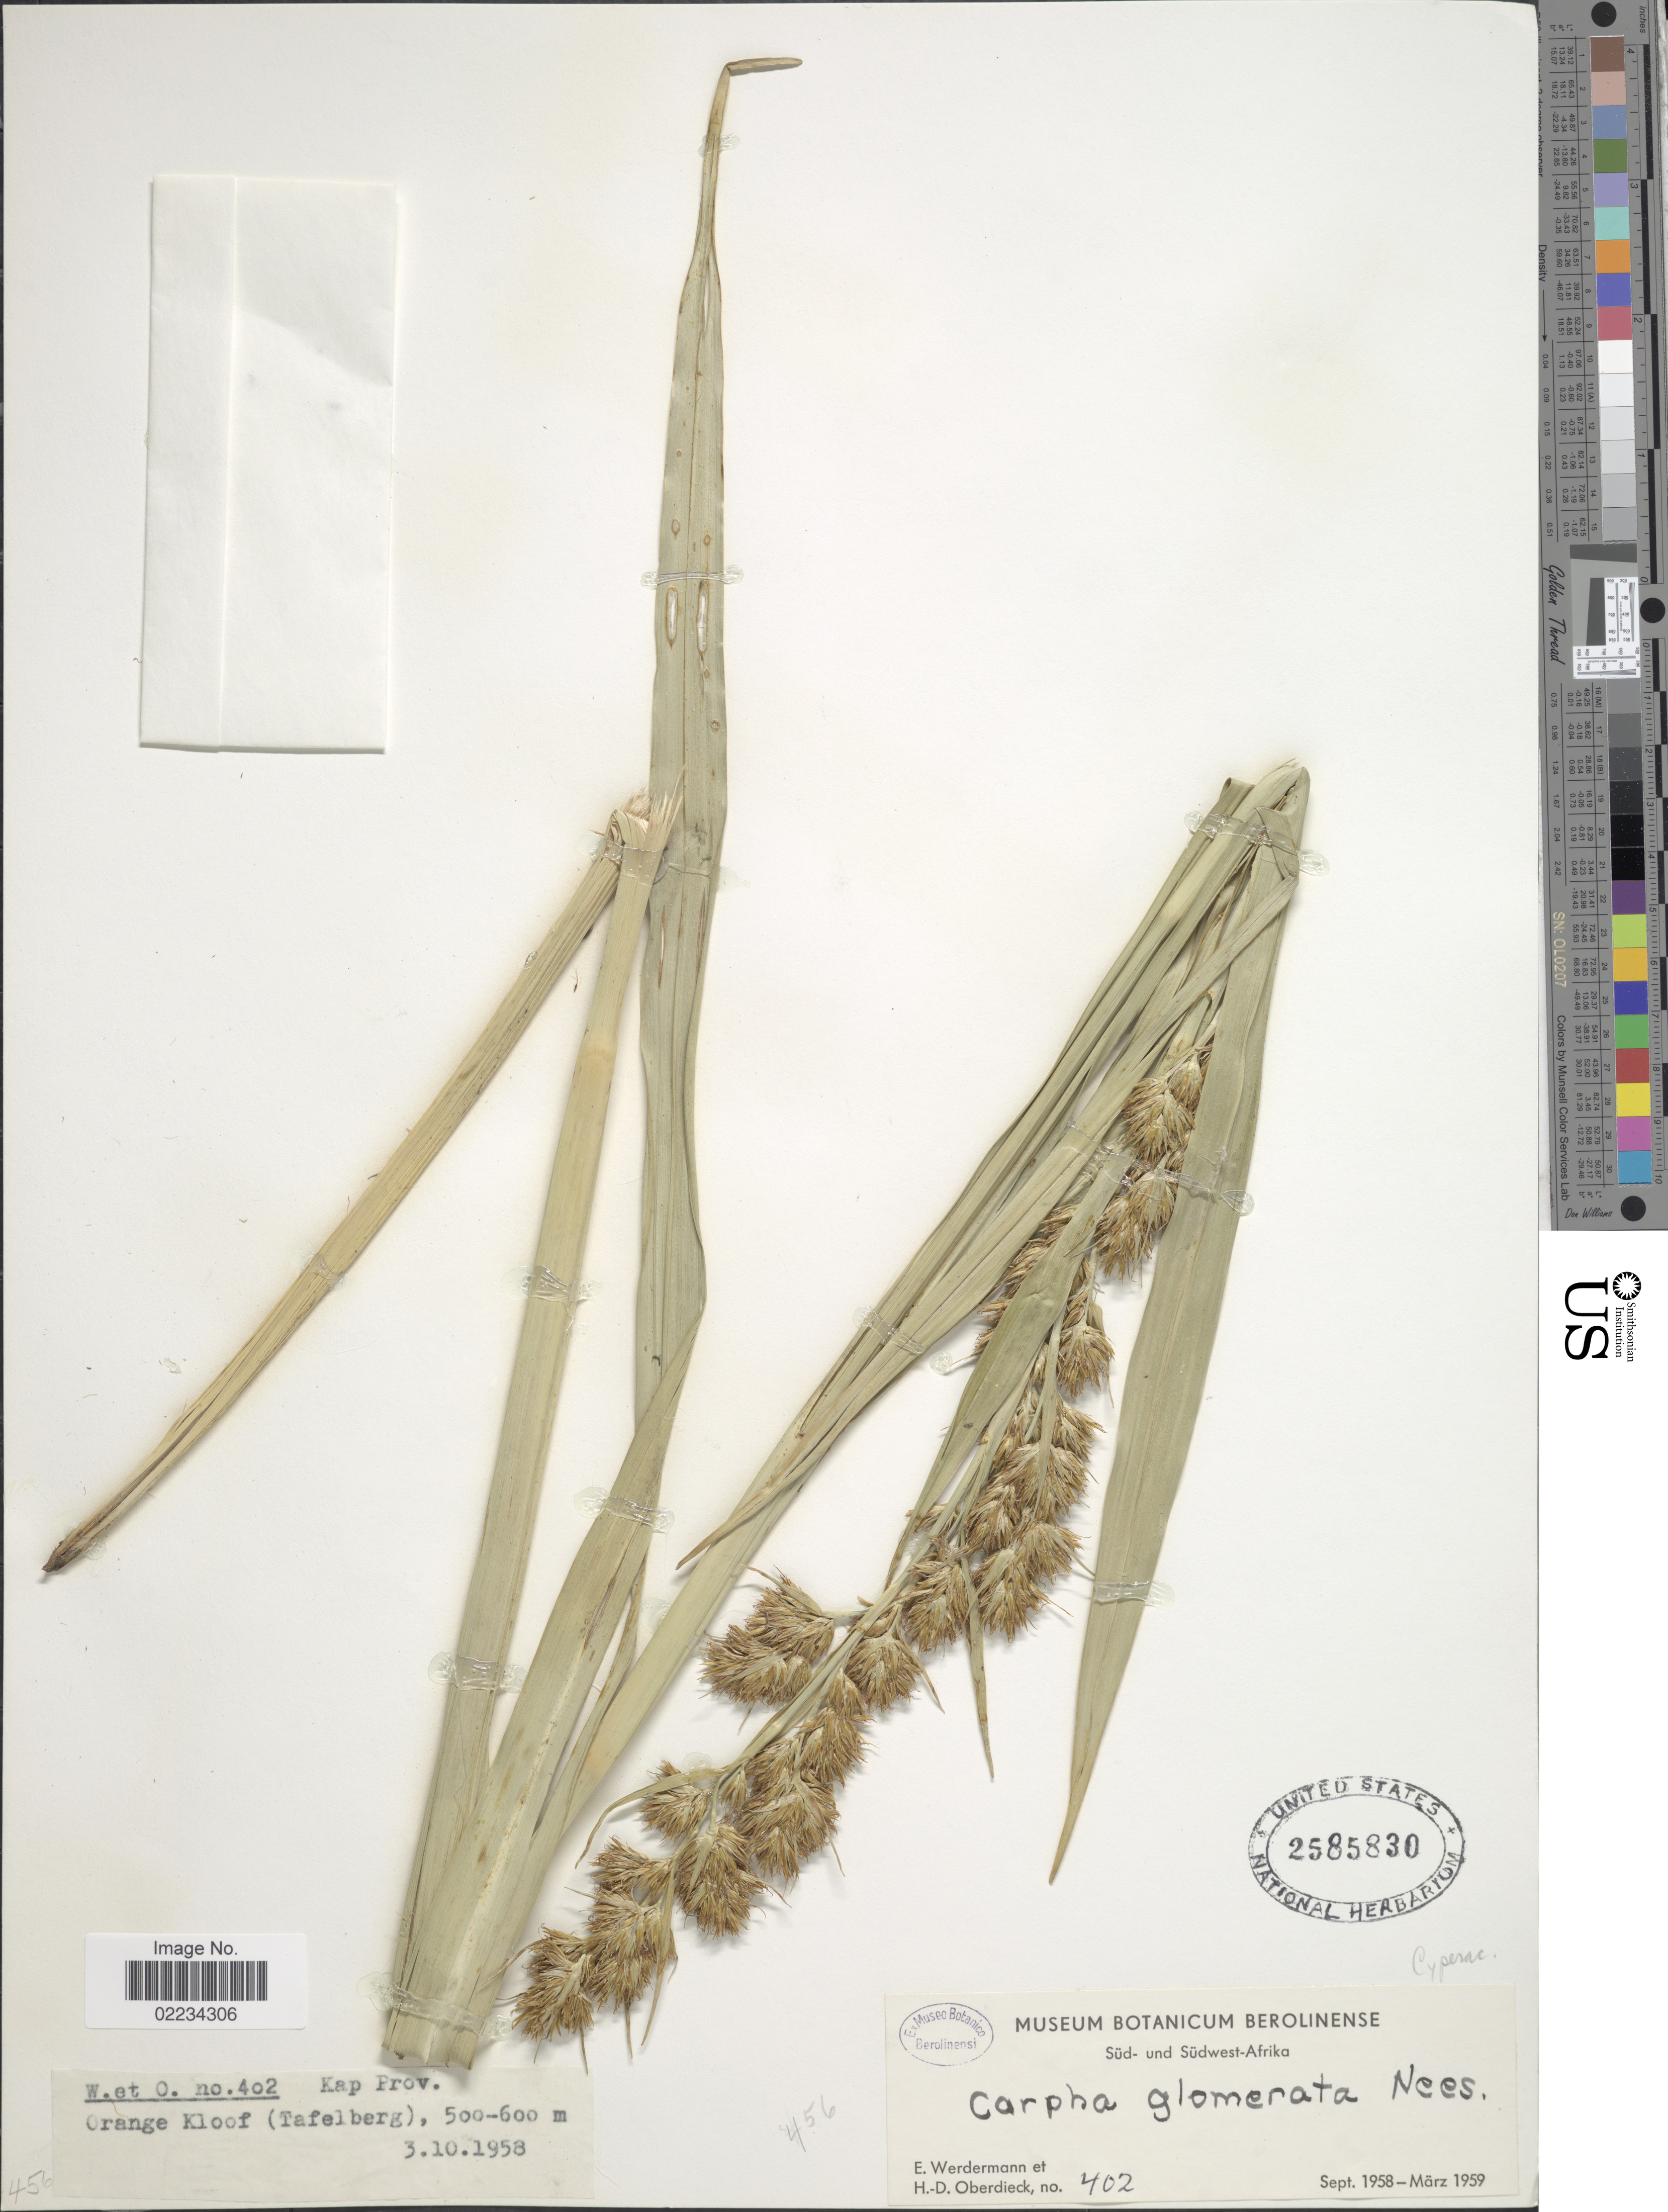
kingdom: Plantae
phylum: Tracheophyta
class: Liliopsida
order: Poales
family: Cyperaceae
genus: Carpha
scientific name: Carpha glomerata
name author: Nees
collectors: E. Werdermann & H. Oberdieck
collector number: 402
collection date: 1958-10-03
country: South Africa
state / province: Western Cape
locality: Kap Prov. Orange Kloof (Tafelberg), Süd- und Südwest-Afrika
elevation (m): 500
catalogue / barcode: US 2585830